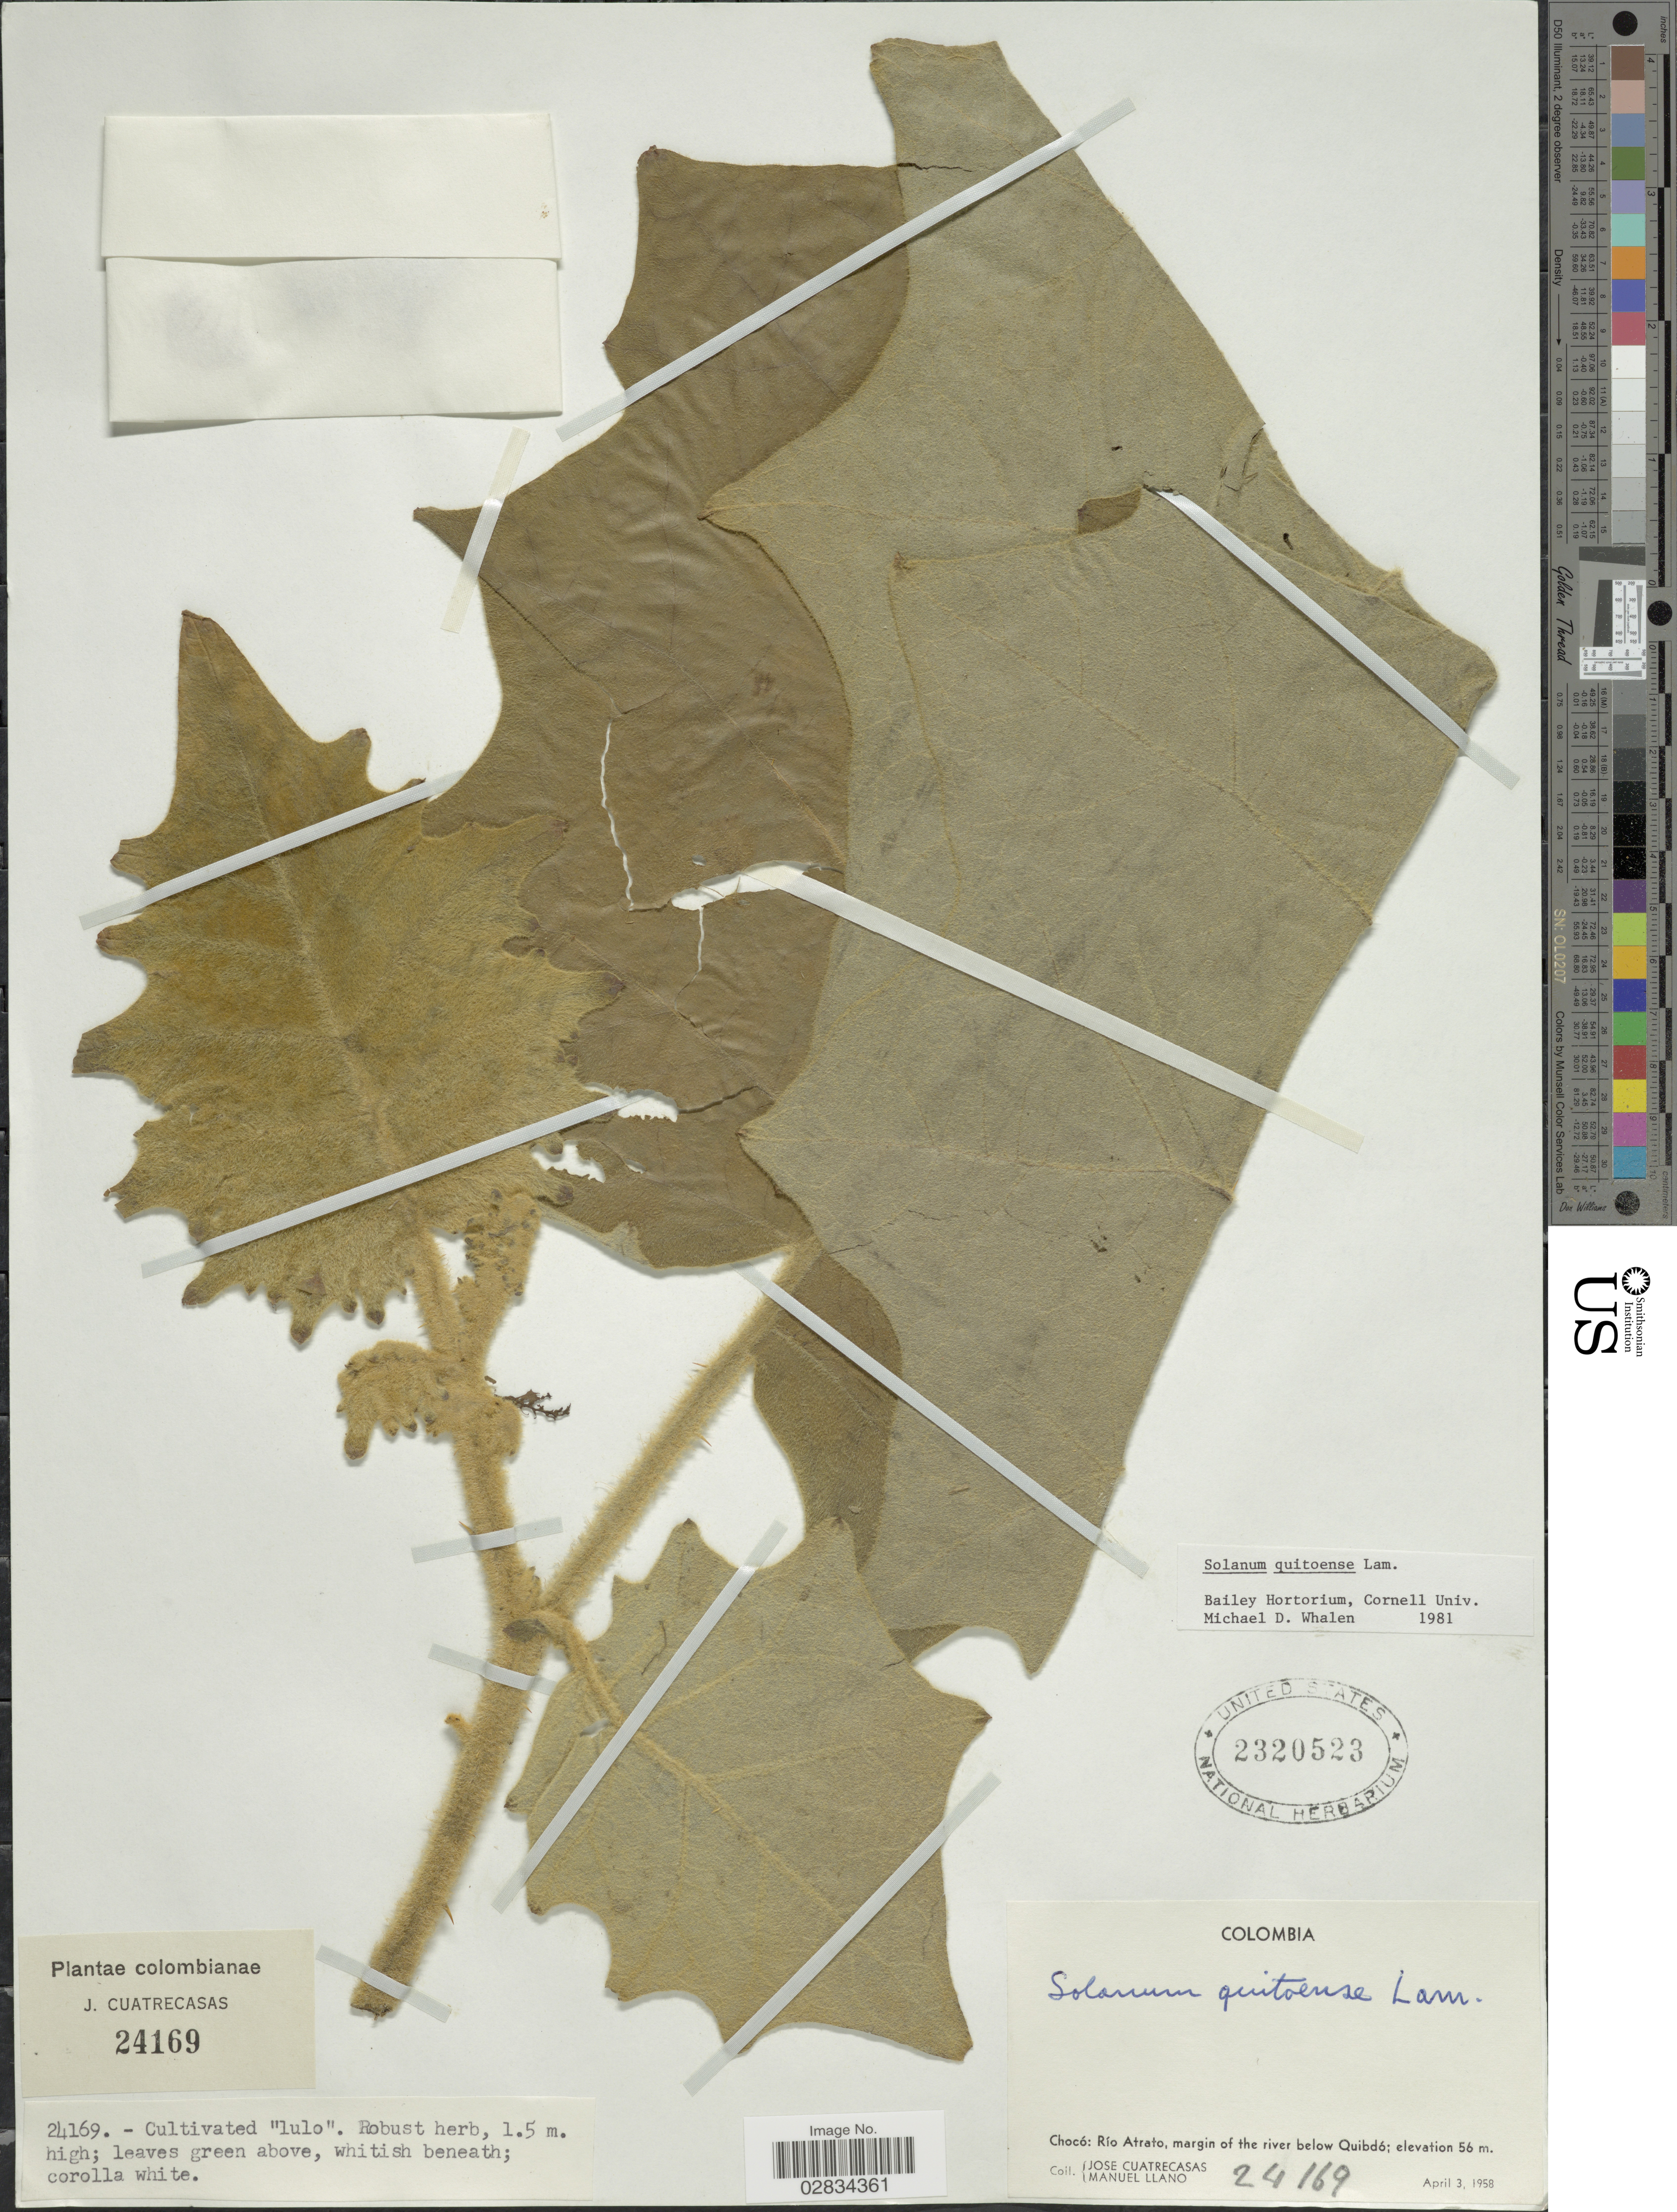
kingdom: Plantae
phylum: Tracheophyta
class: Magnoliopsida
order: Solanales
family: Solanaceae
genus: Solanum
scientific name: Solanum quitoense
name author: Lam.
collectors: J. Cuatrecasas & M. Llano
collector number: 24169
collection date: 1958-04-03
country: Colombia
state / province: Chocó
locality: Chocó: Río Atrato, margin of the river below Quibdó.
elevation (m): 56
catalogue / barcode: US 2320523